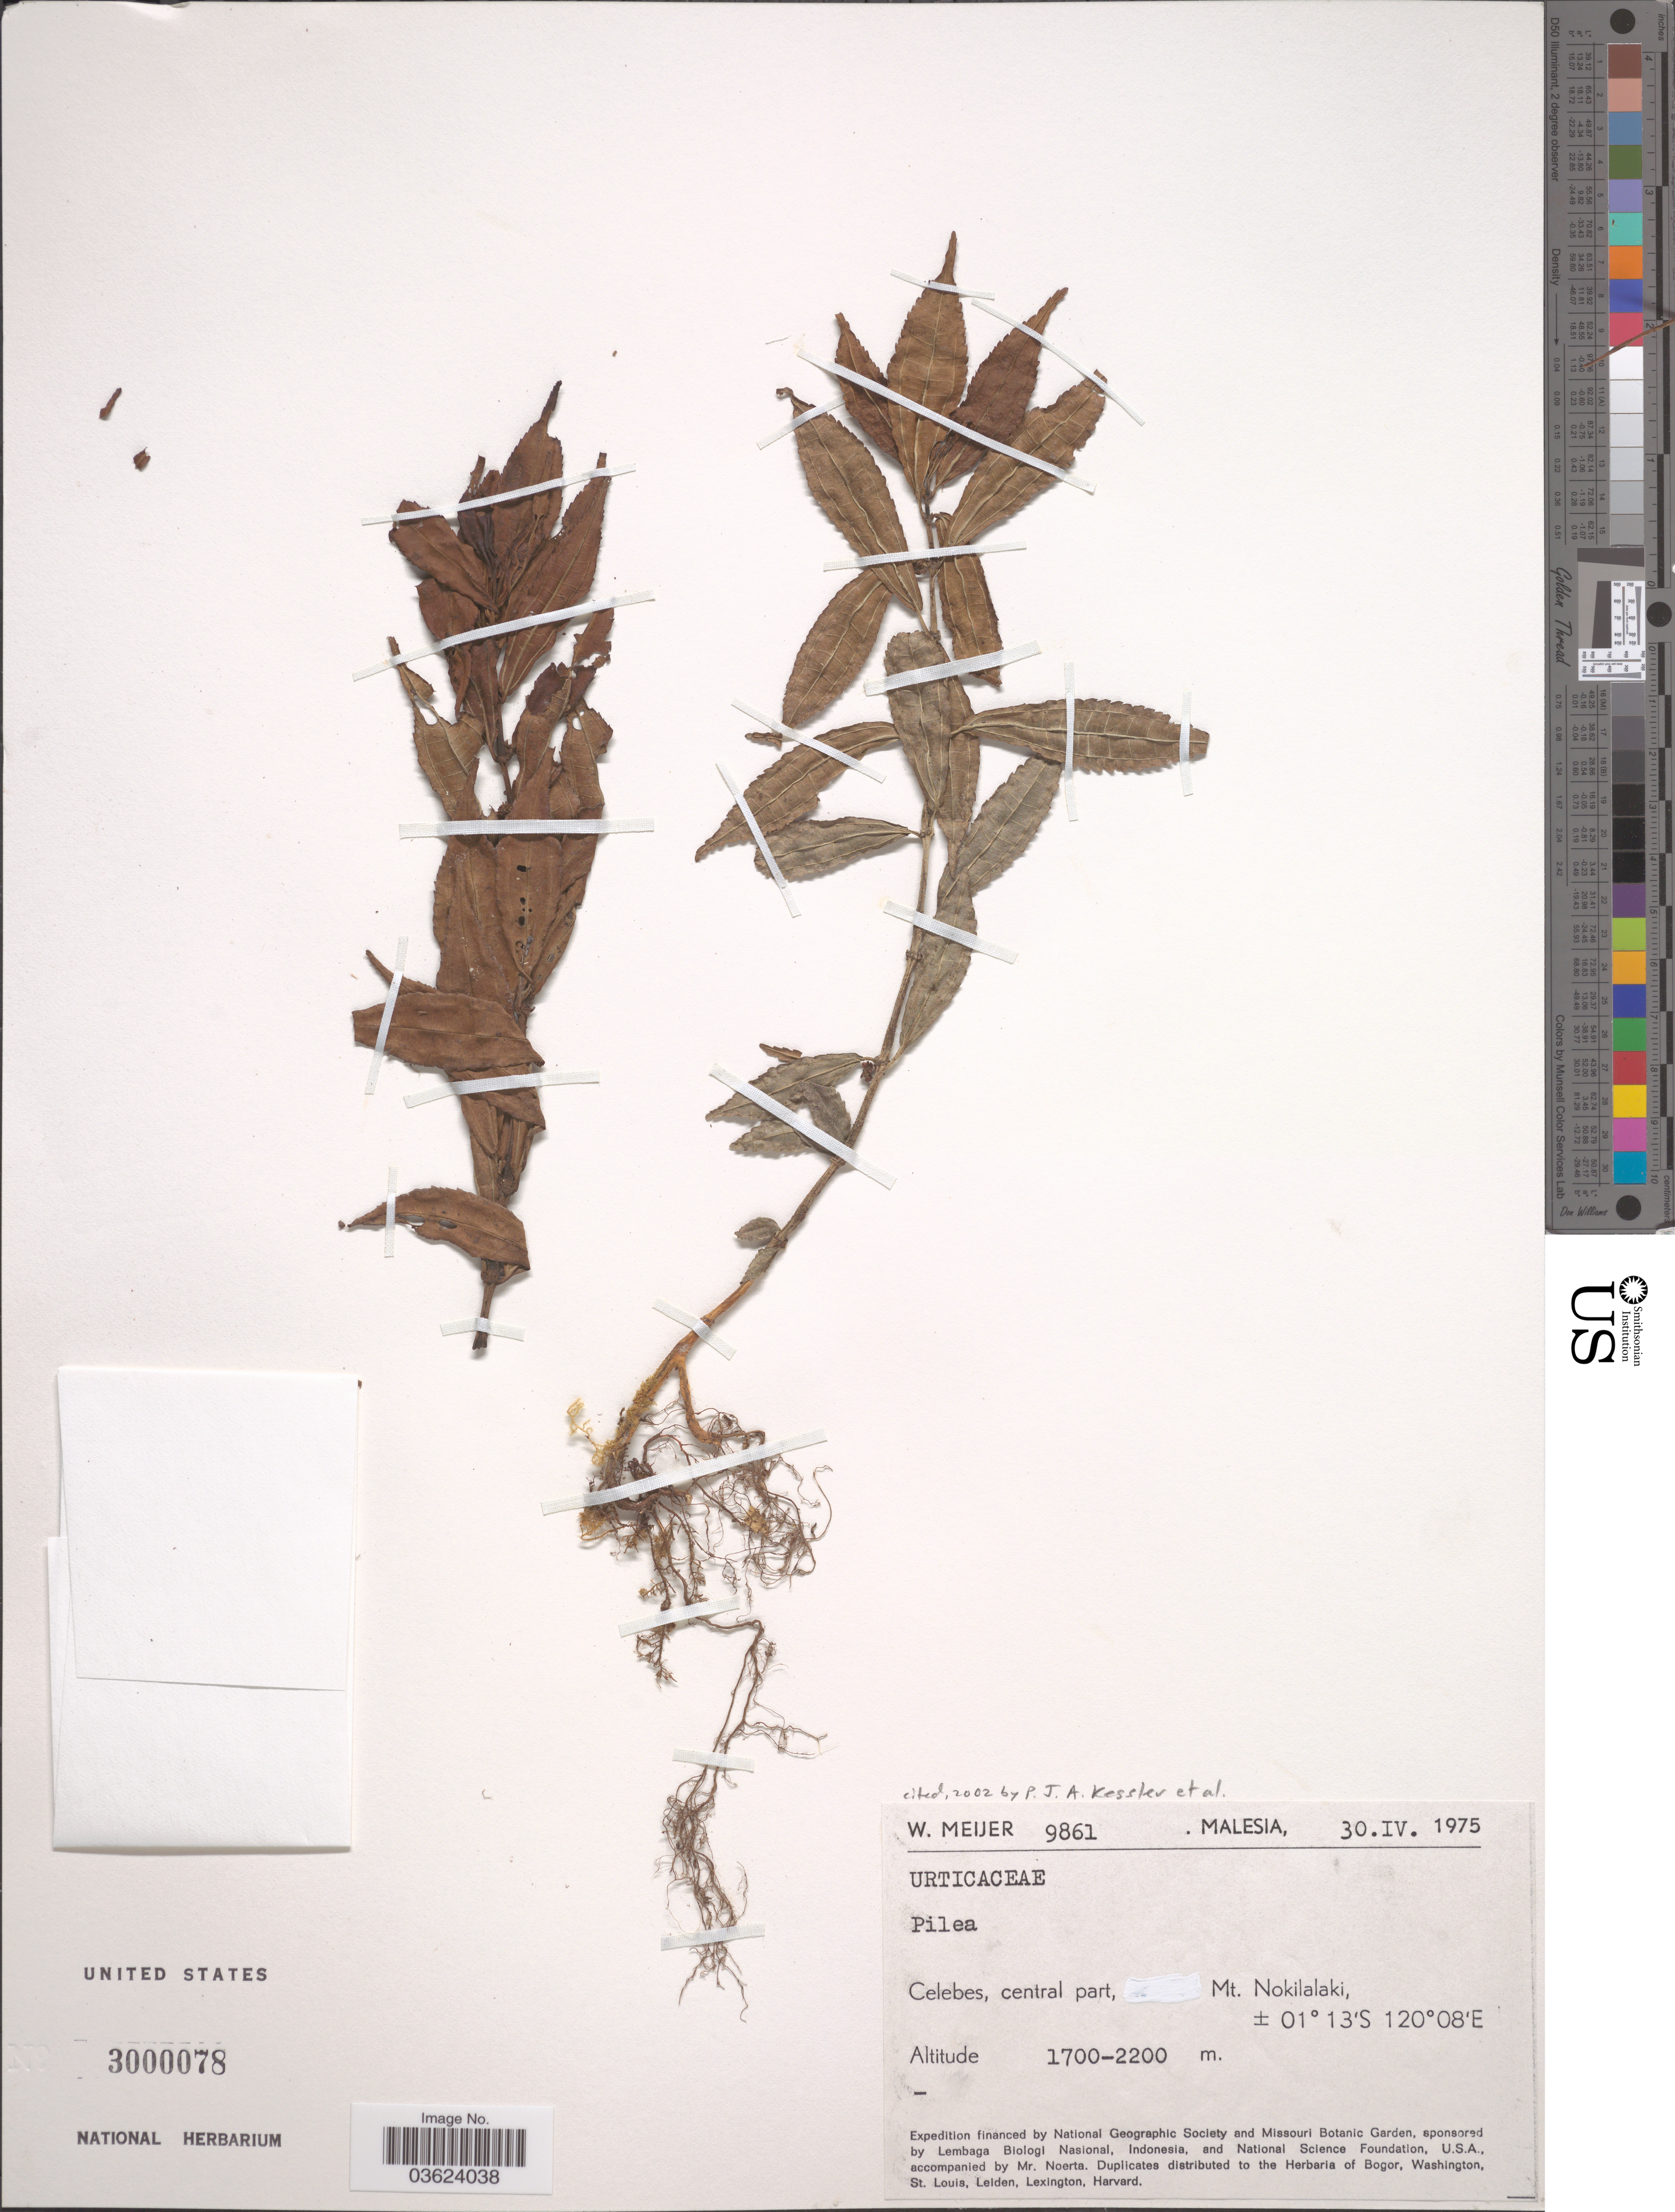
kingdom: Plantae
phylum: Tracheophyta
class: Magnoliopsida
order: Rosales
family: Urticaceae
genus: Pilea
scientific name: Pilea sp.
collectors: W. Meijer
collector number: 9861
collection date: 1975-04-30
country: Malaysia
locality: Celebes, central part, Mt. Nokilalaki.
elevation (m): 1700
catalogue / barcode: US 3000078